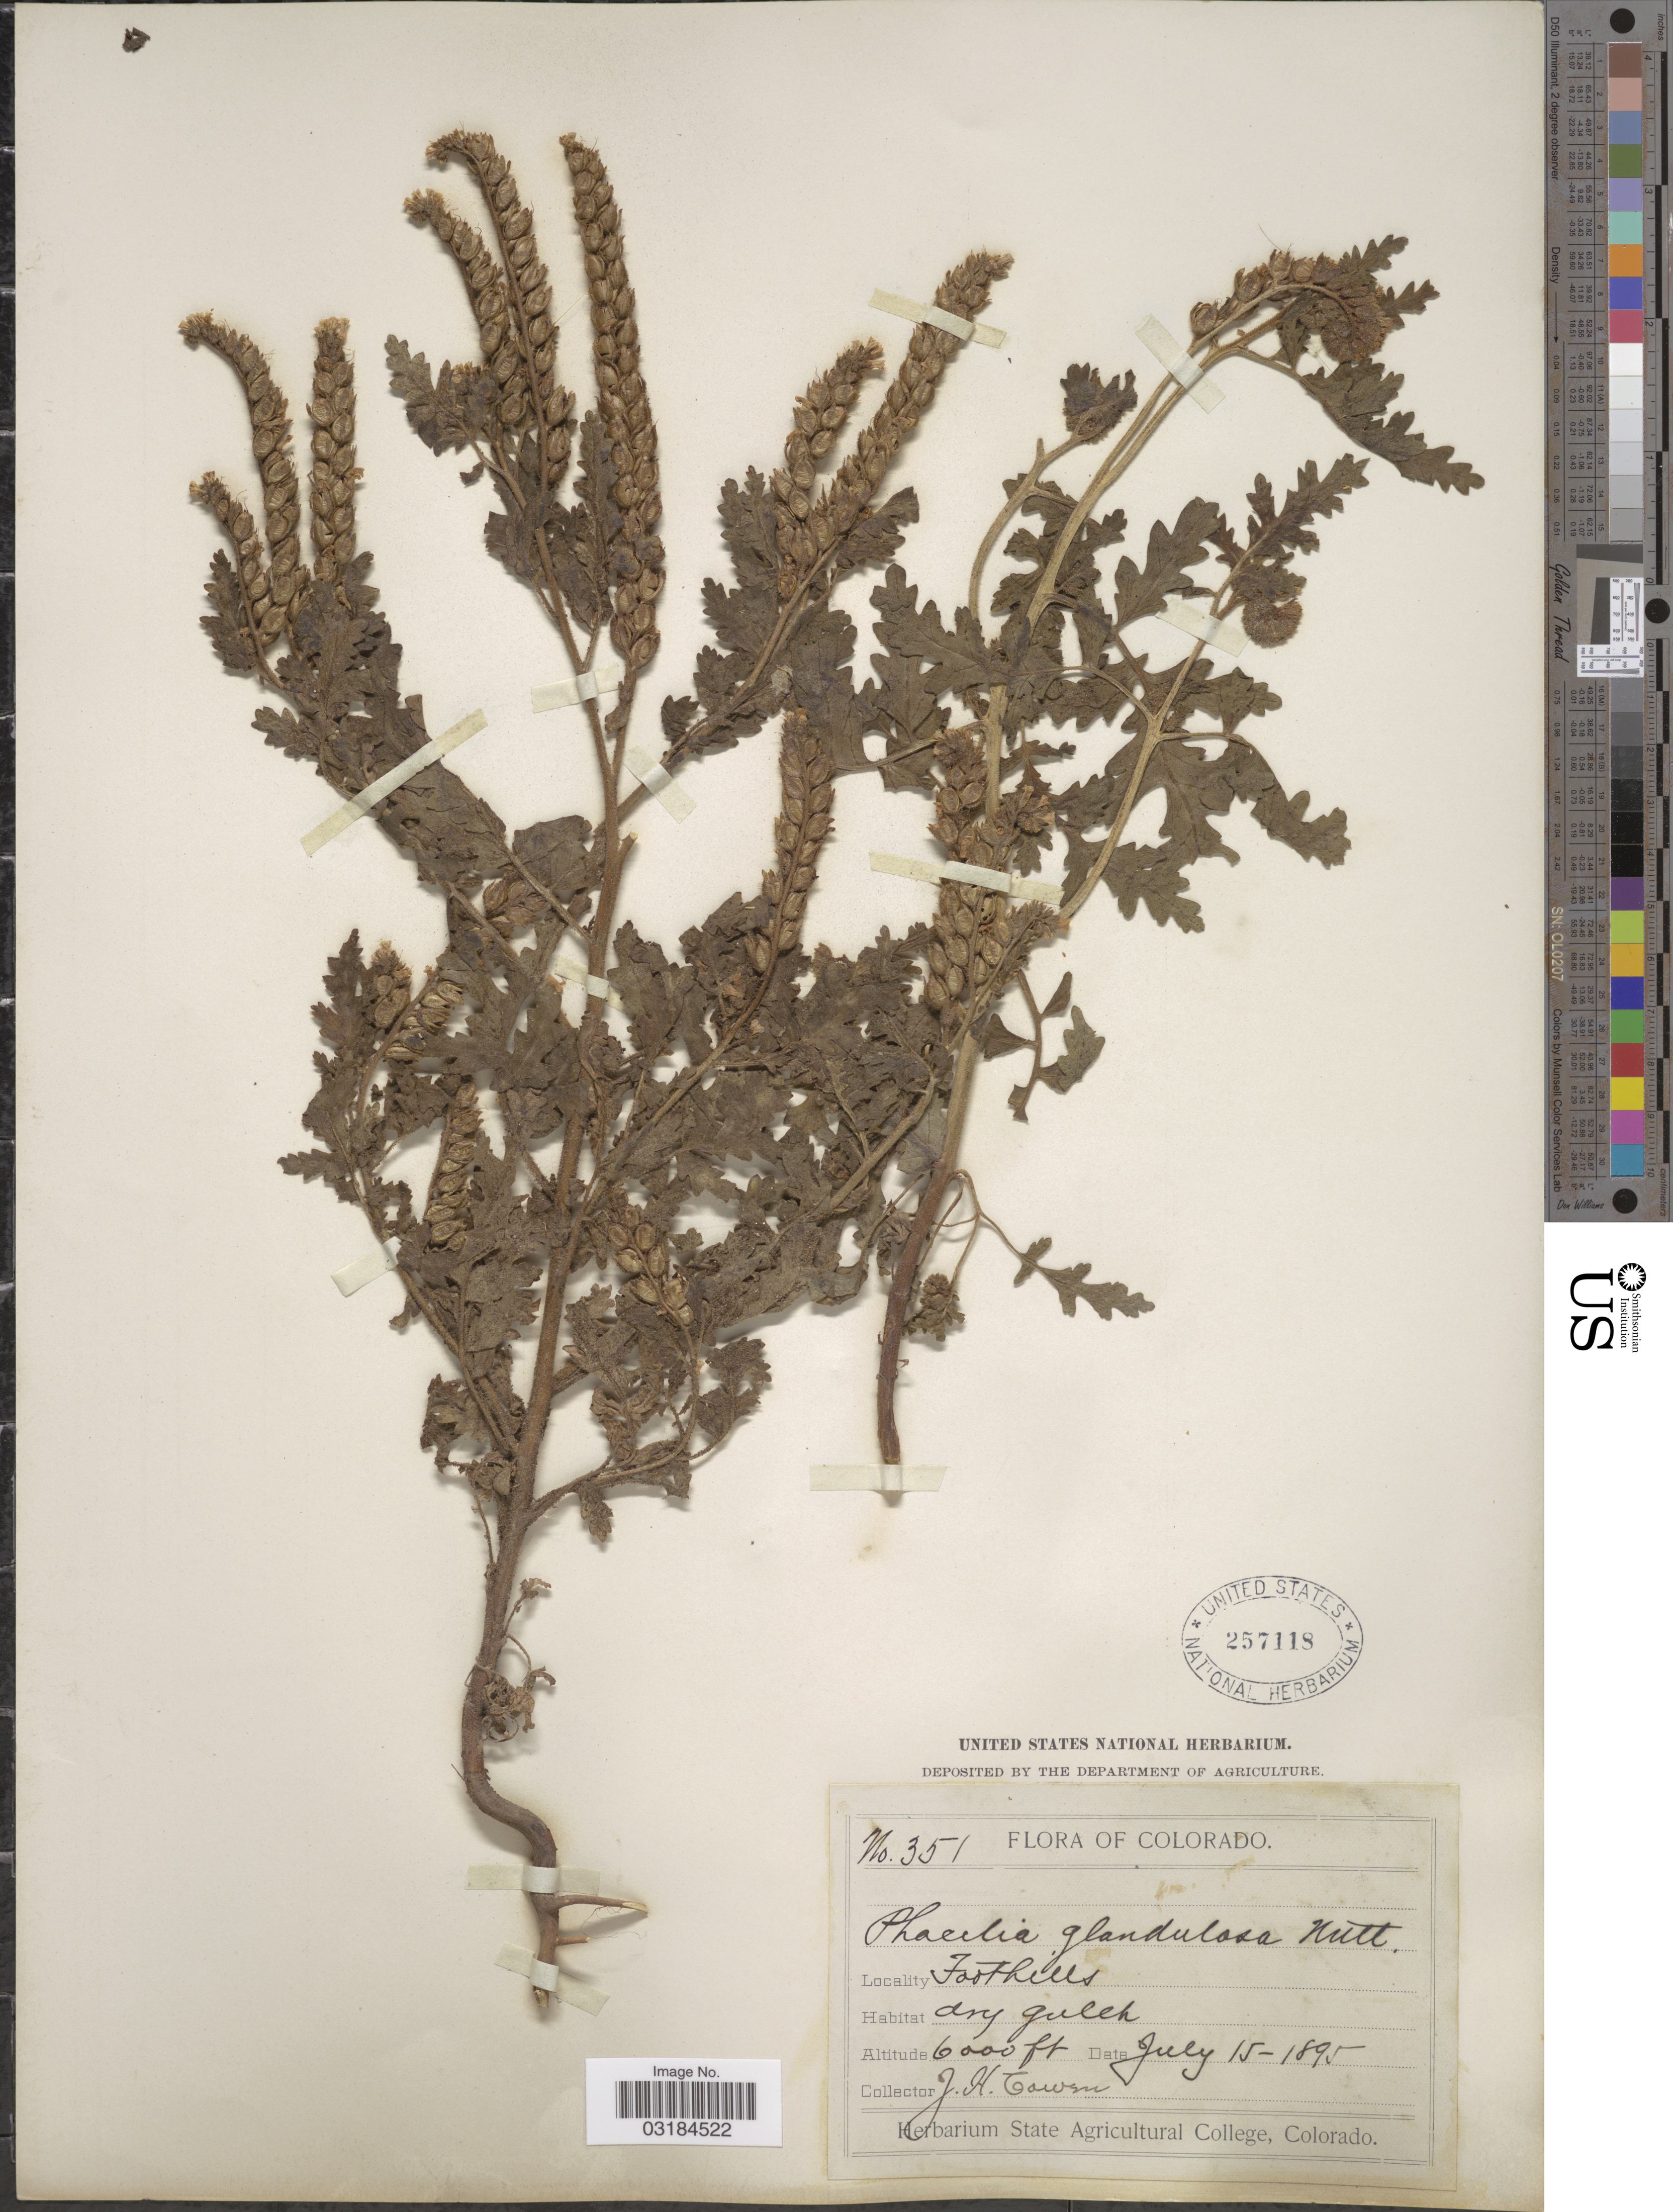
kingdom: Plantae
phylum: Tracheophyta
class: Magnoliopsida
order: Boraginales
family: Hydrophyllaceae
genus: Phacelia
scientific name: Phacelia alba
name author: Rydb.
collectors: J. H. Cowen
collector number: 351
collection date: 1895-07-15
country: United States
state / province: Colorado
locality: Foothills.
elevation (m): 1829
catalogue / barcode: US 257118